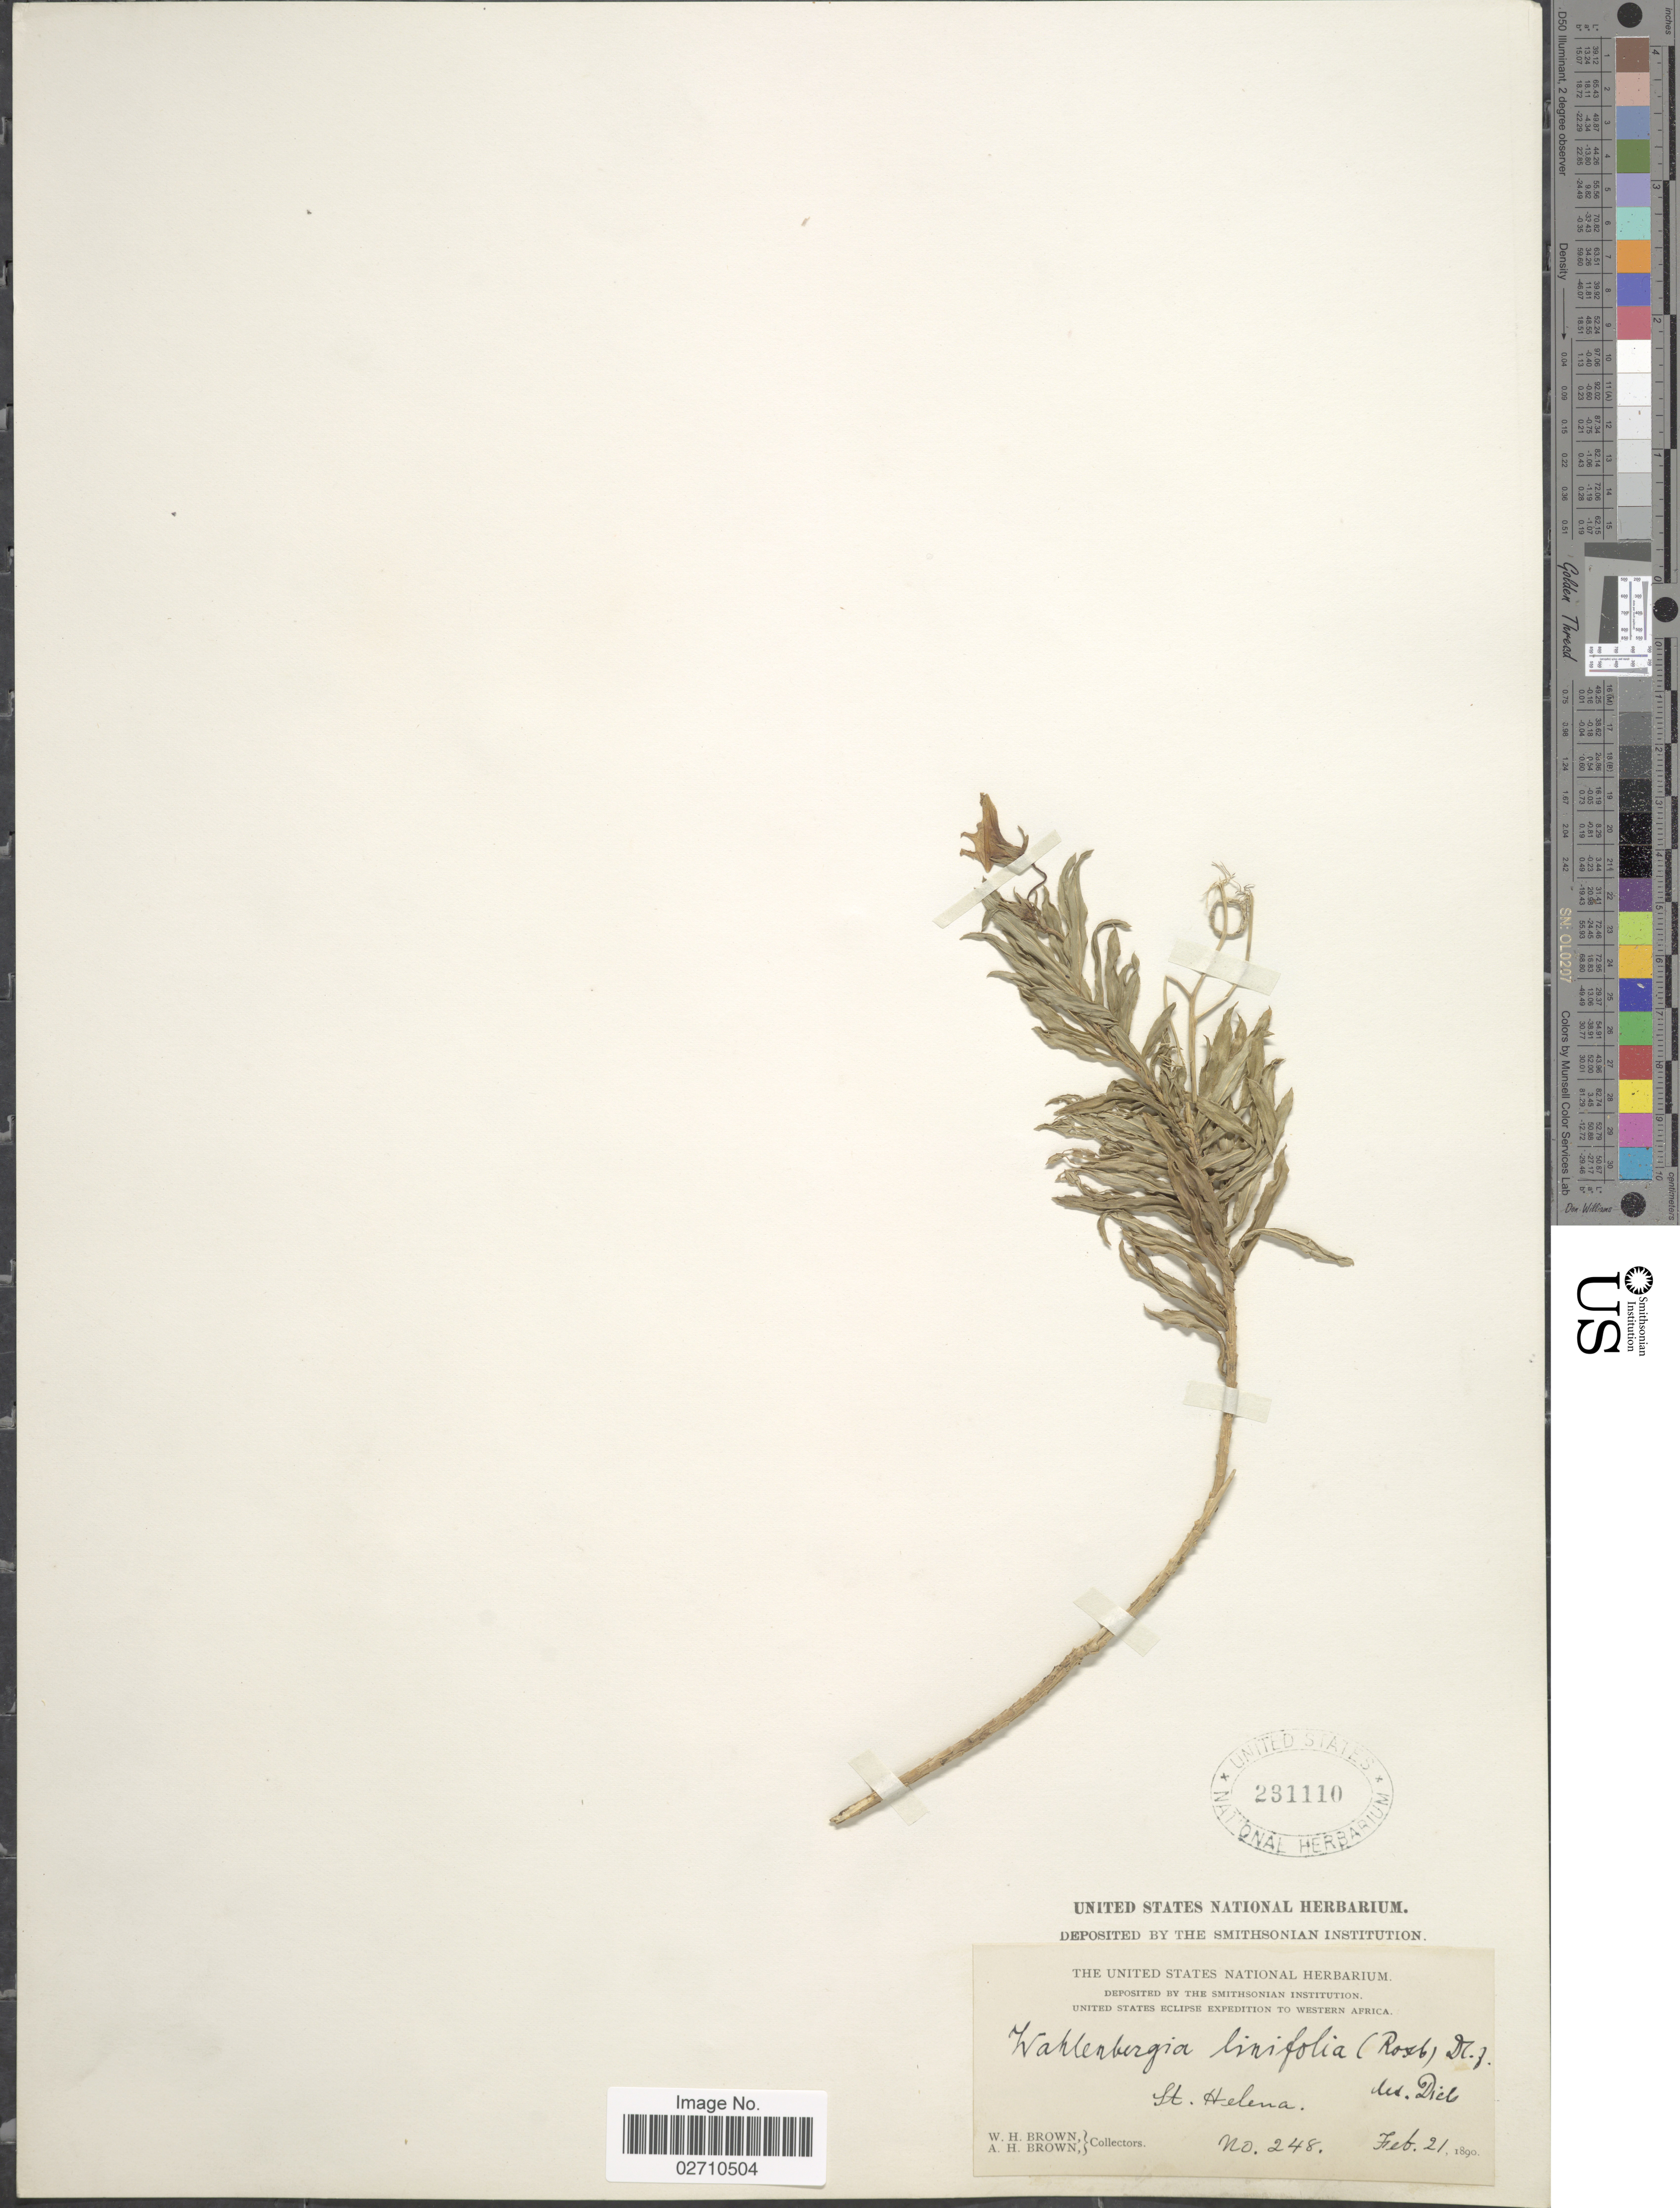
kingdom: Plantae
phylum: Tracheophyta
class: Magnoliopsida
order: Asterales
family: Campanulaceae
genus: Wahlenbergia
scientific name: Wahlenbergia linifolia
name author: (Roxb.) A. DC.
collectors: W. H. Brown & A. H. Brown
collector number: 248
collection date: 1890-02-21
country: St. Helena Islands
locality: St. Helena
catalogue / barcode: US 231110